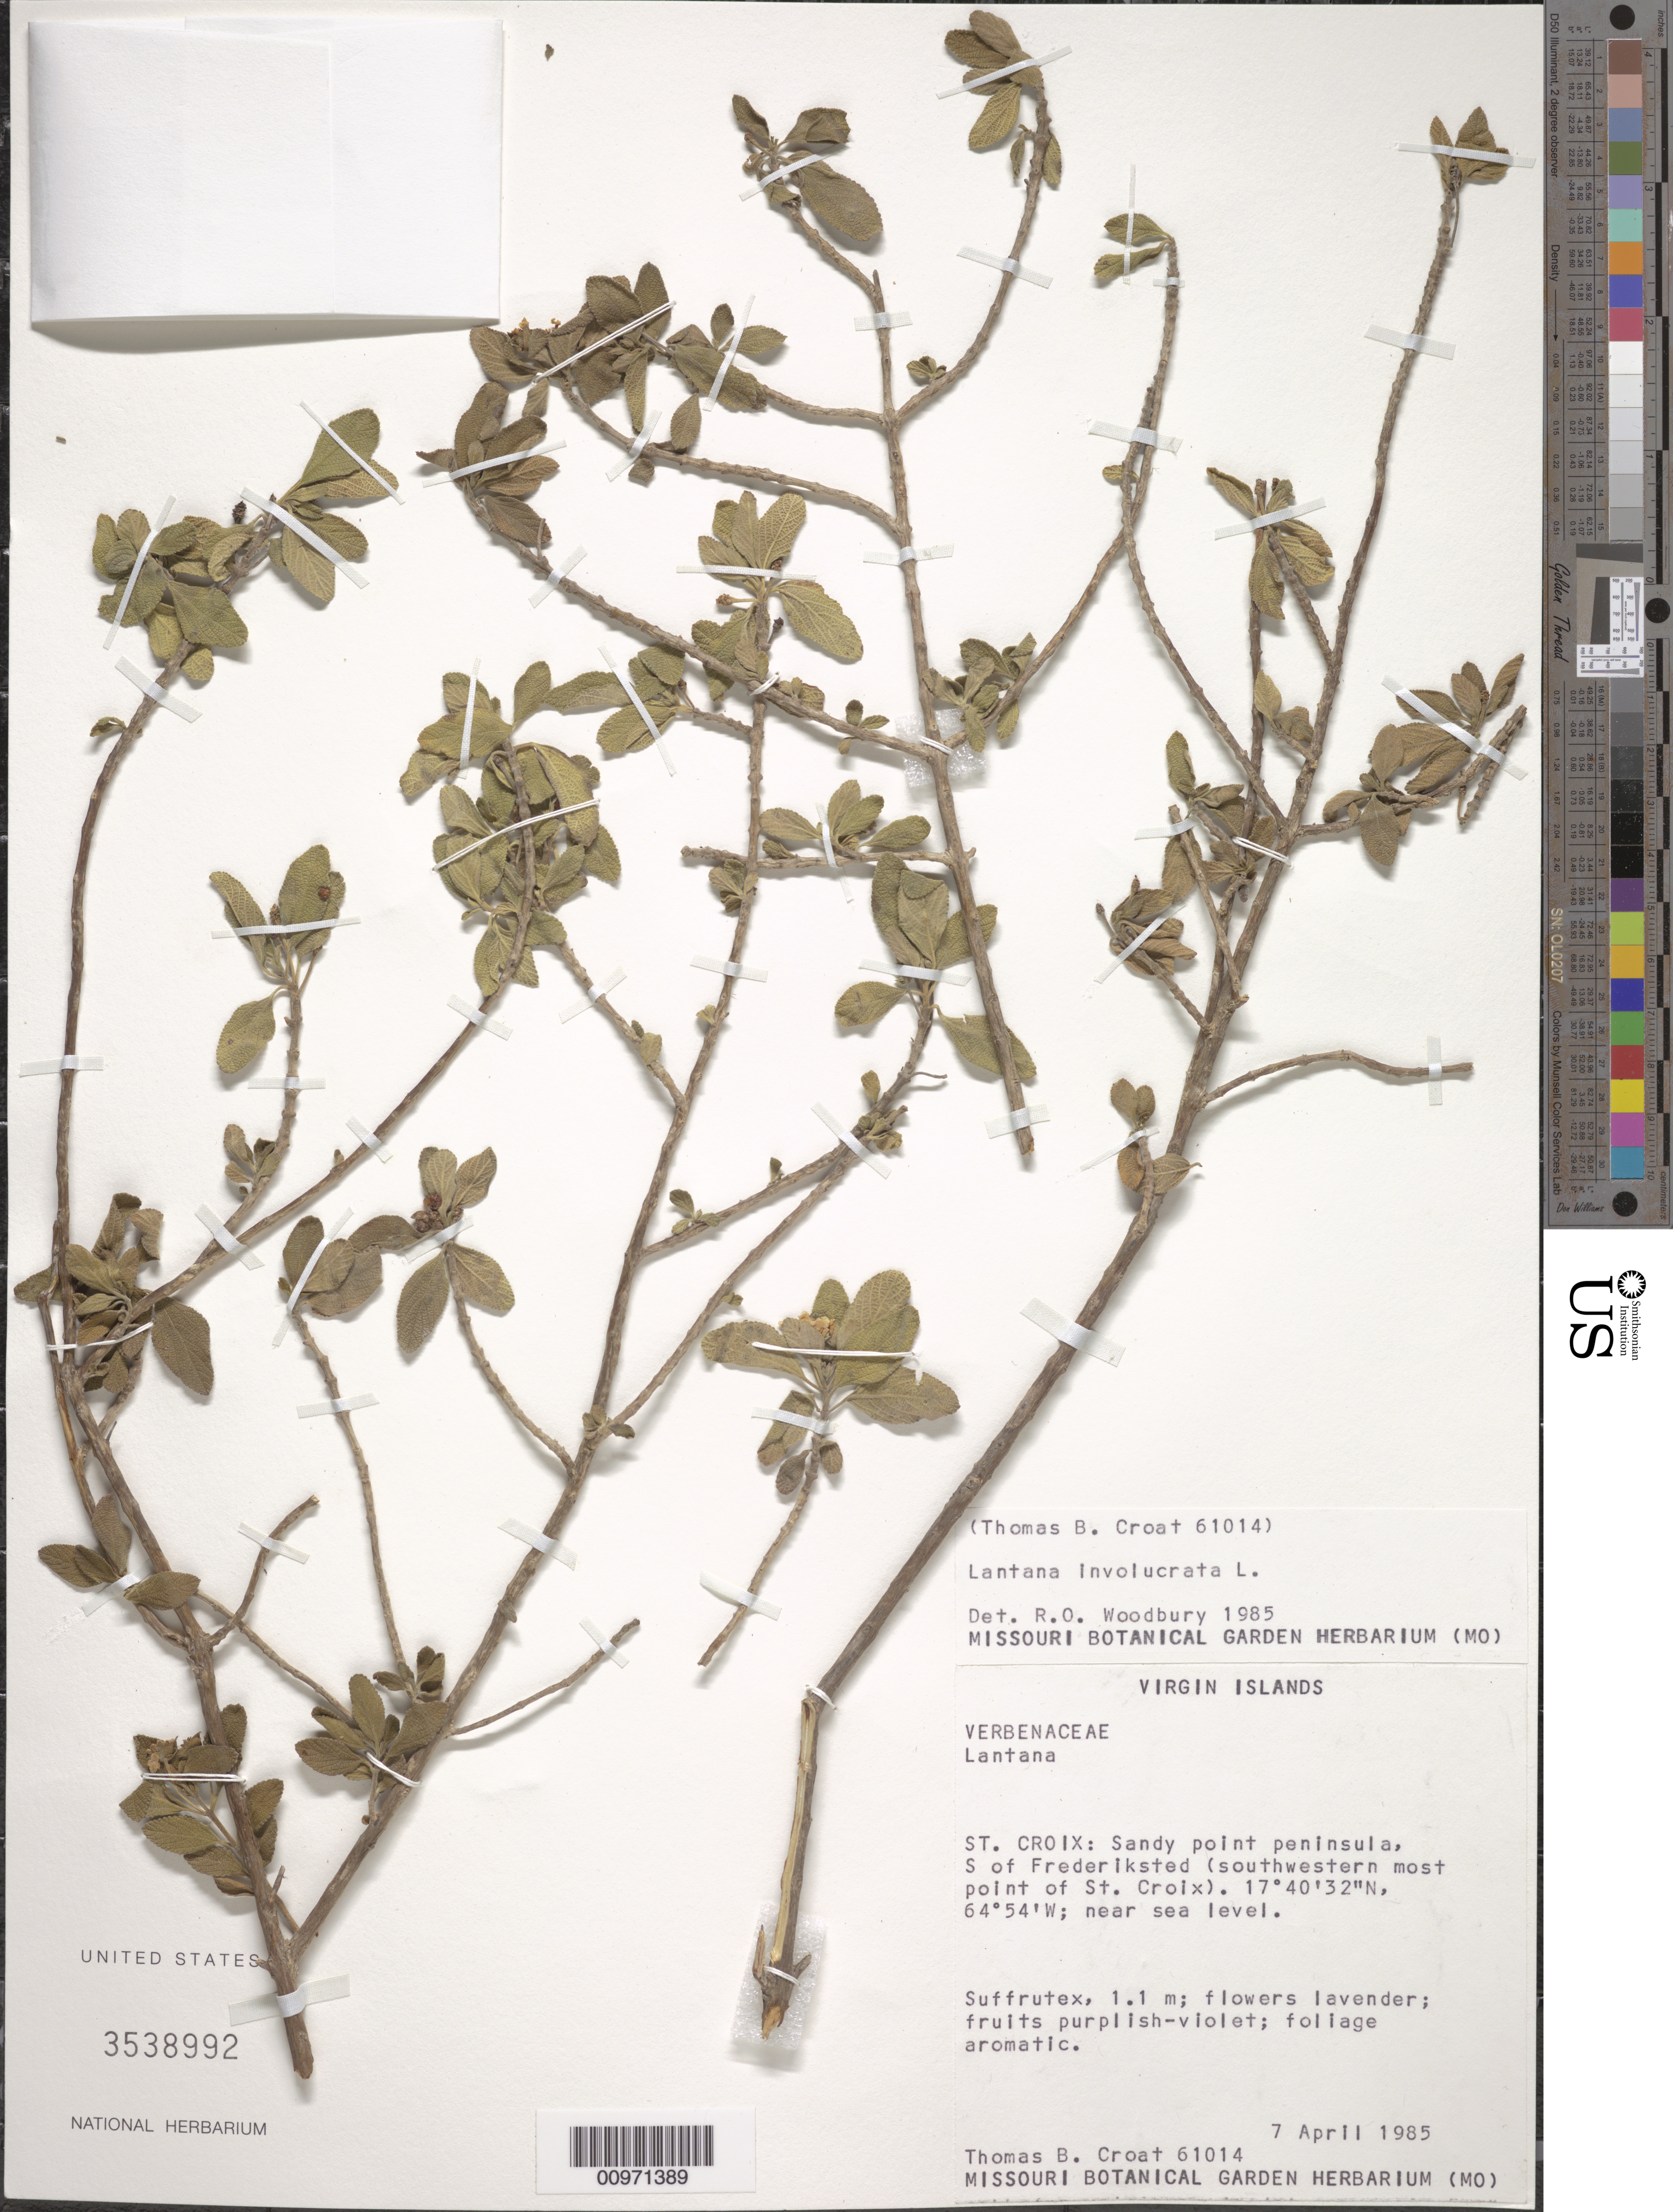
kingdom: Plantae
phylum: Tracheophyta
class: Magnoliopsida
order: Lamiales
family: Verbenaceae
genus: Lantana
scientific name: Lantana involucrata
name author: L.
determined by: Woodbury, R. O.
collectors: T. B. Croat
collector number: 61014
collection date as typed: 07 Apr 1985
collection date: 1985-04-07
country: U.S. Virgin Islands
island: St. Croix I.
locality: South of Frederiksted, southwestern most point of St. Croix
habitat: Sandy point peninsula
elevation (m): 0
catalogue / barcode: US 3538992